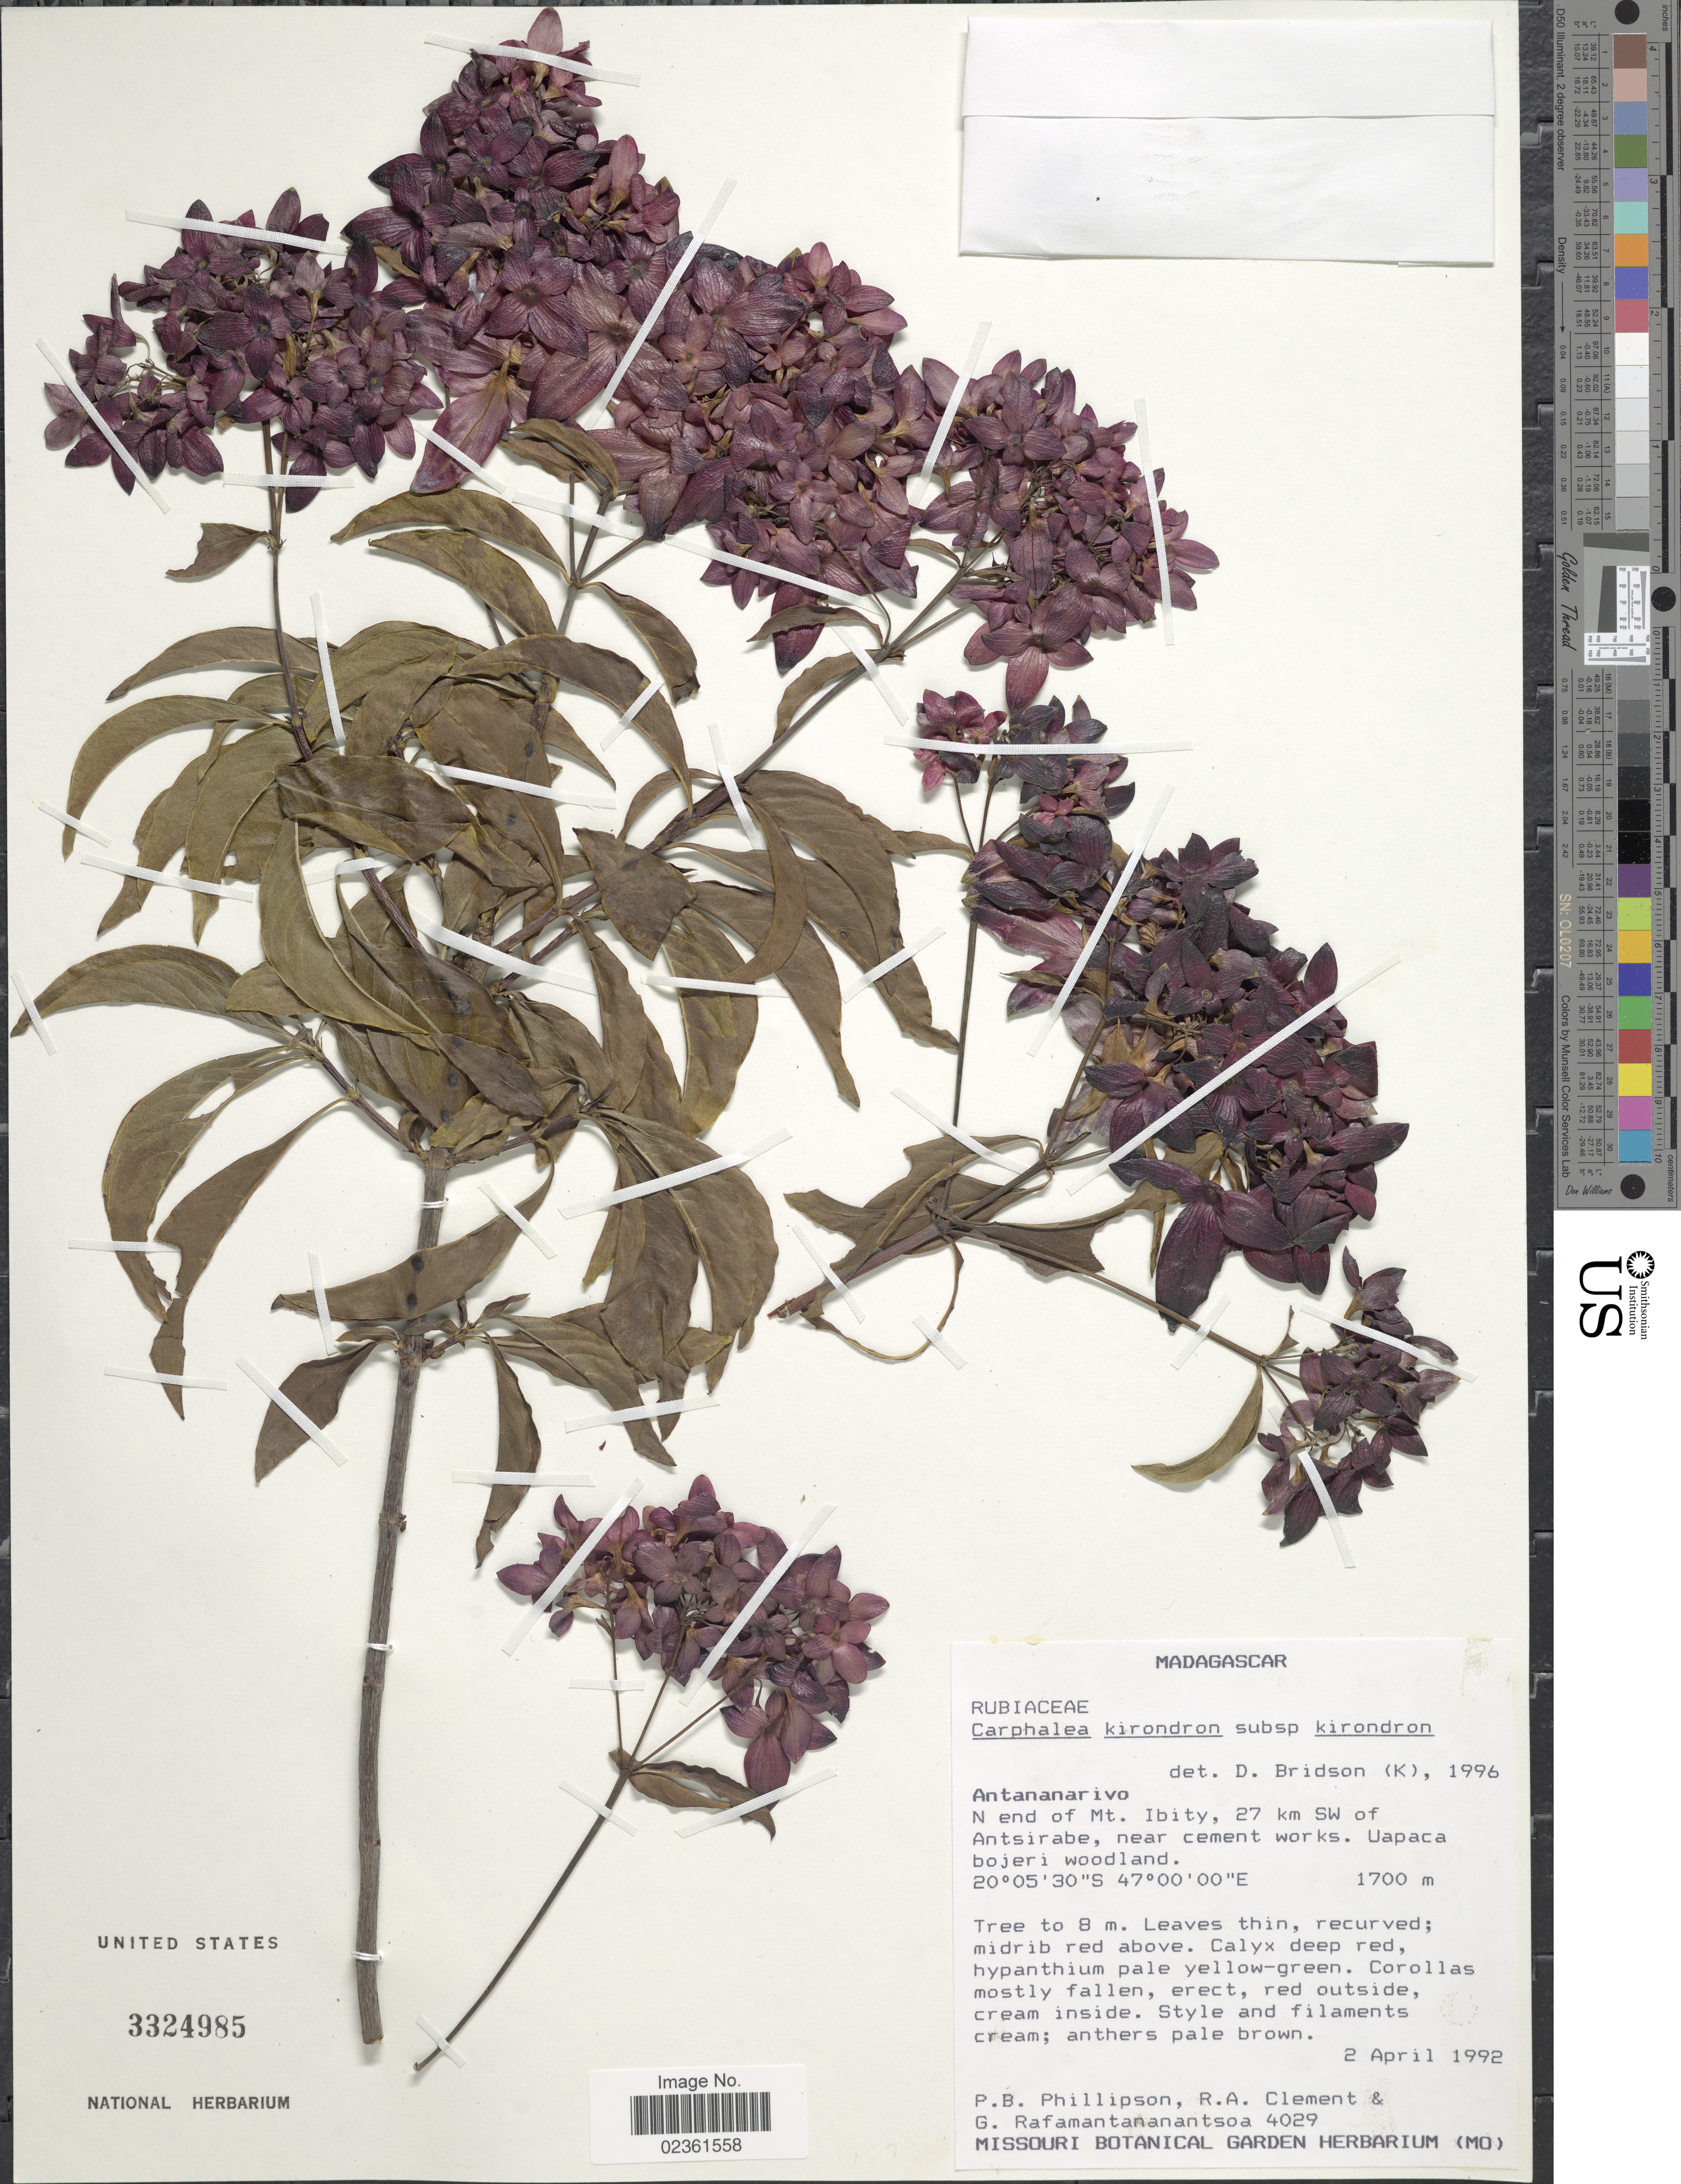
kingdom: Plantae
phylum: Tracheophyta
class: Magnoliopsida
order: Gentianales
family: Rubiaceae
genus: Carphalea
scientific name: Carphalea kirondron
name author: Baill.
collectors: P. B. Phillipson, R. A.Clement & G. Rafamantanantosa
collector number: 4029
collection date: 1992-04-02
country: Madagascar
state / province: Vakinankaratra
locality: N end of Mt. Ibity, 27 km SW of Antsirabe, near cement works, Uapaca bojeri woodland.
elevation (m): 1700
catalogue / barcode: US 3324985